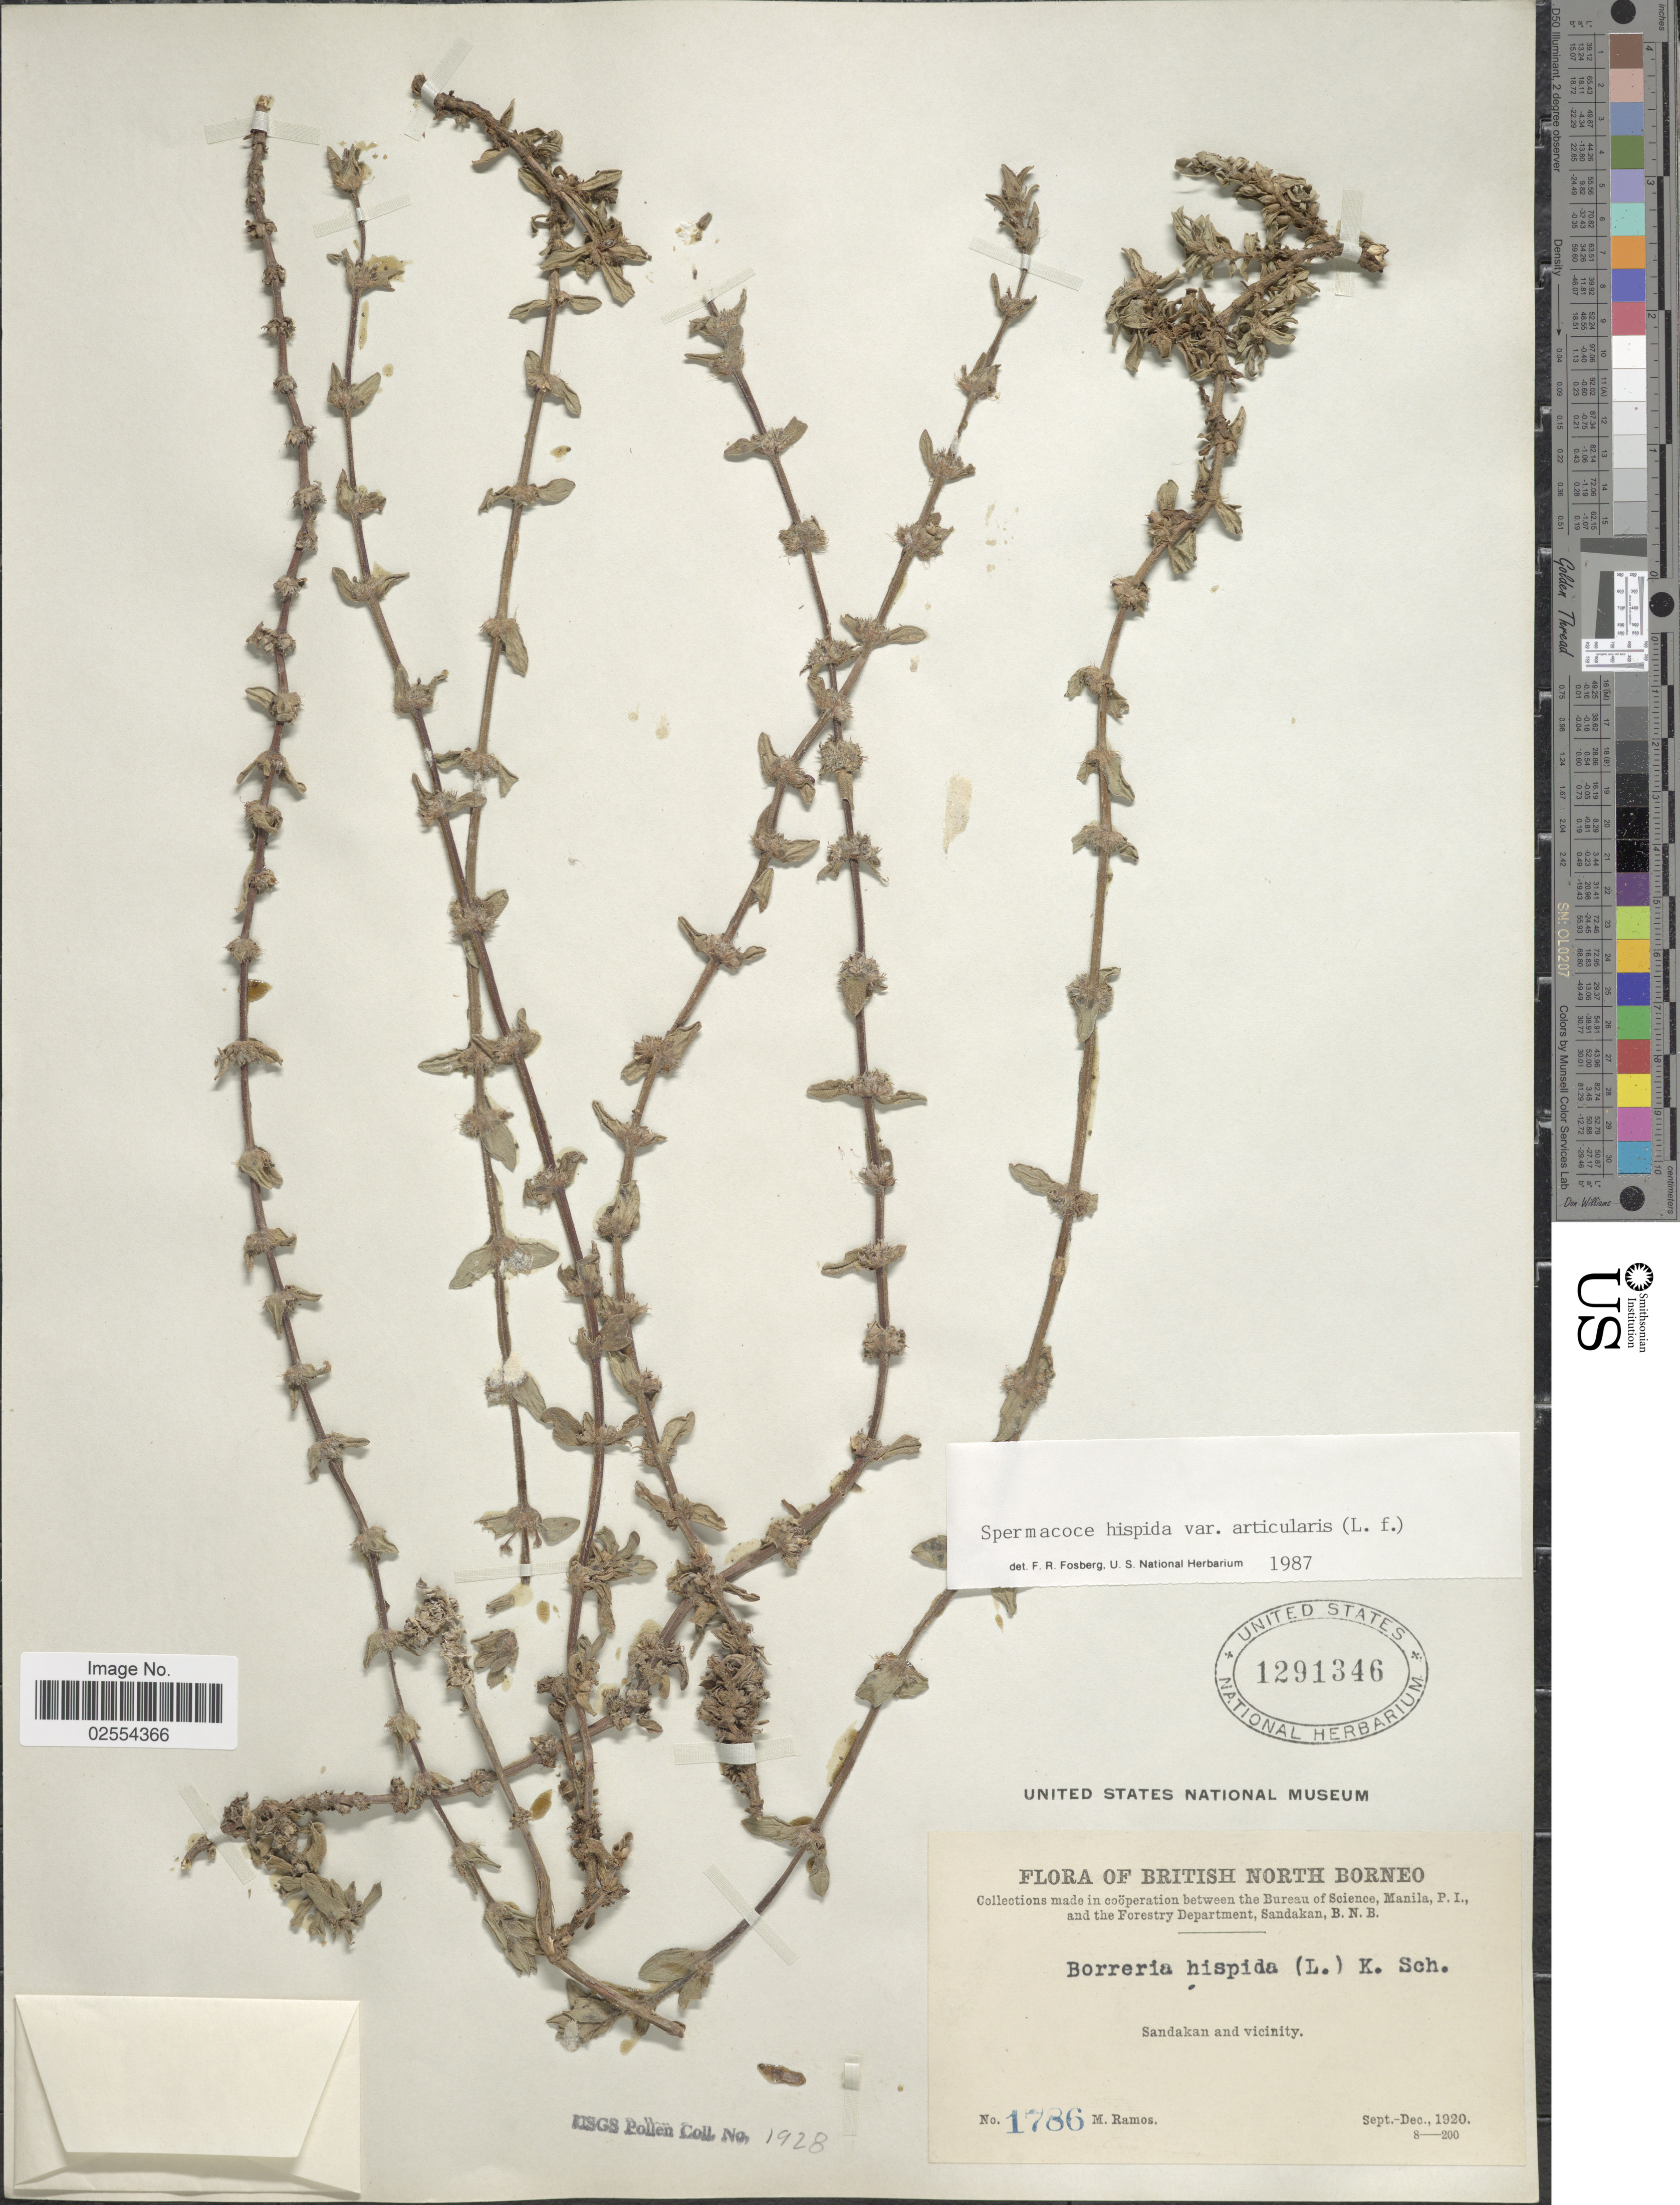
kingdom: Plantae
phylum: Tracheophyta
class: Magnoliopsida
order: Gentianales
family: Rubiaceae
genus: Spermacoce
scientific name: Spermacoce hispida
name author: L.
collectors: M. Ramos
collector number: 1786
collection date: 1920-09/1920-12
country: Malaysia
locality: British North Borneo, Sandakan and vicinity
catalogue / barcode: US 1291346